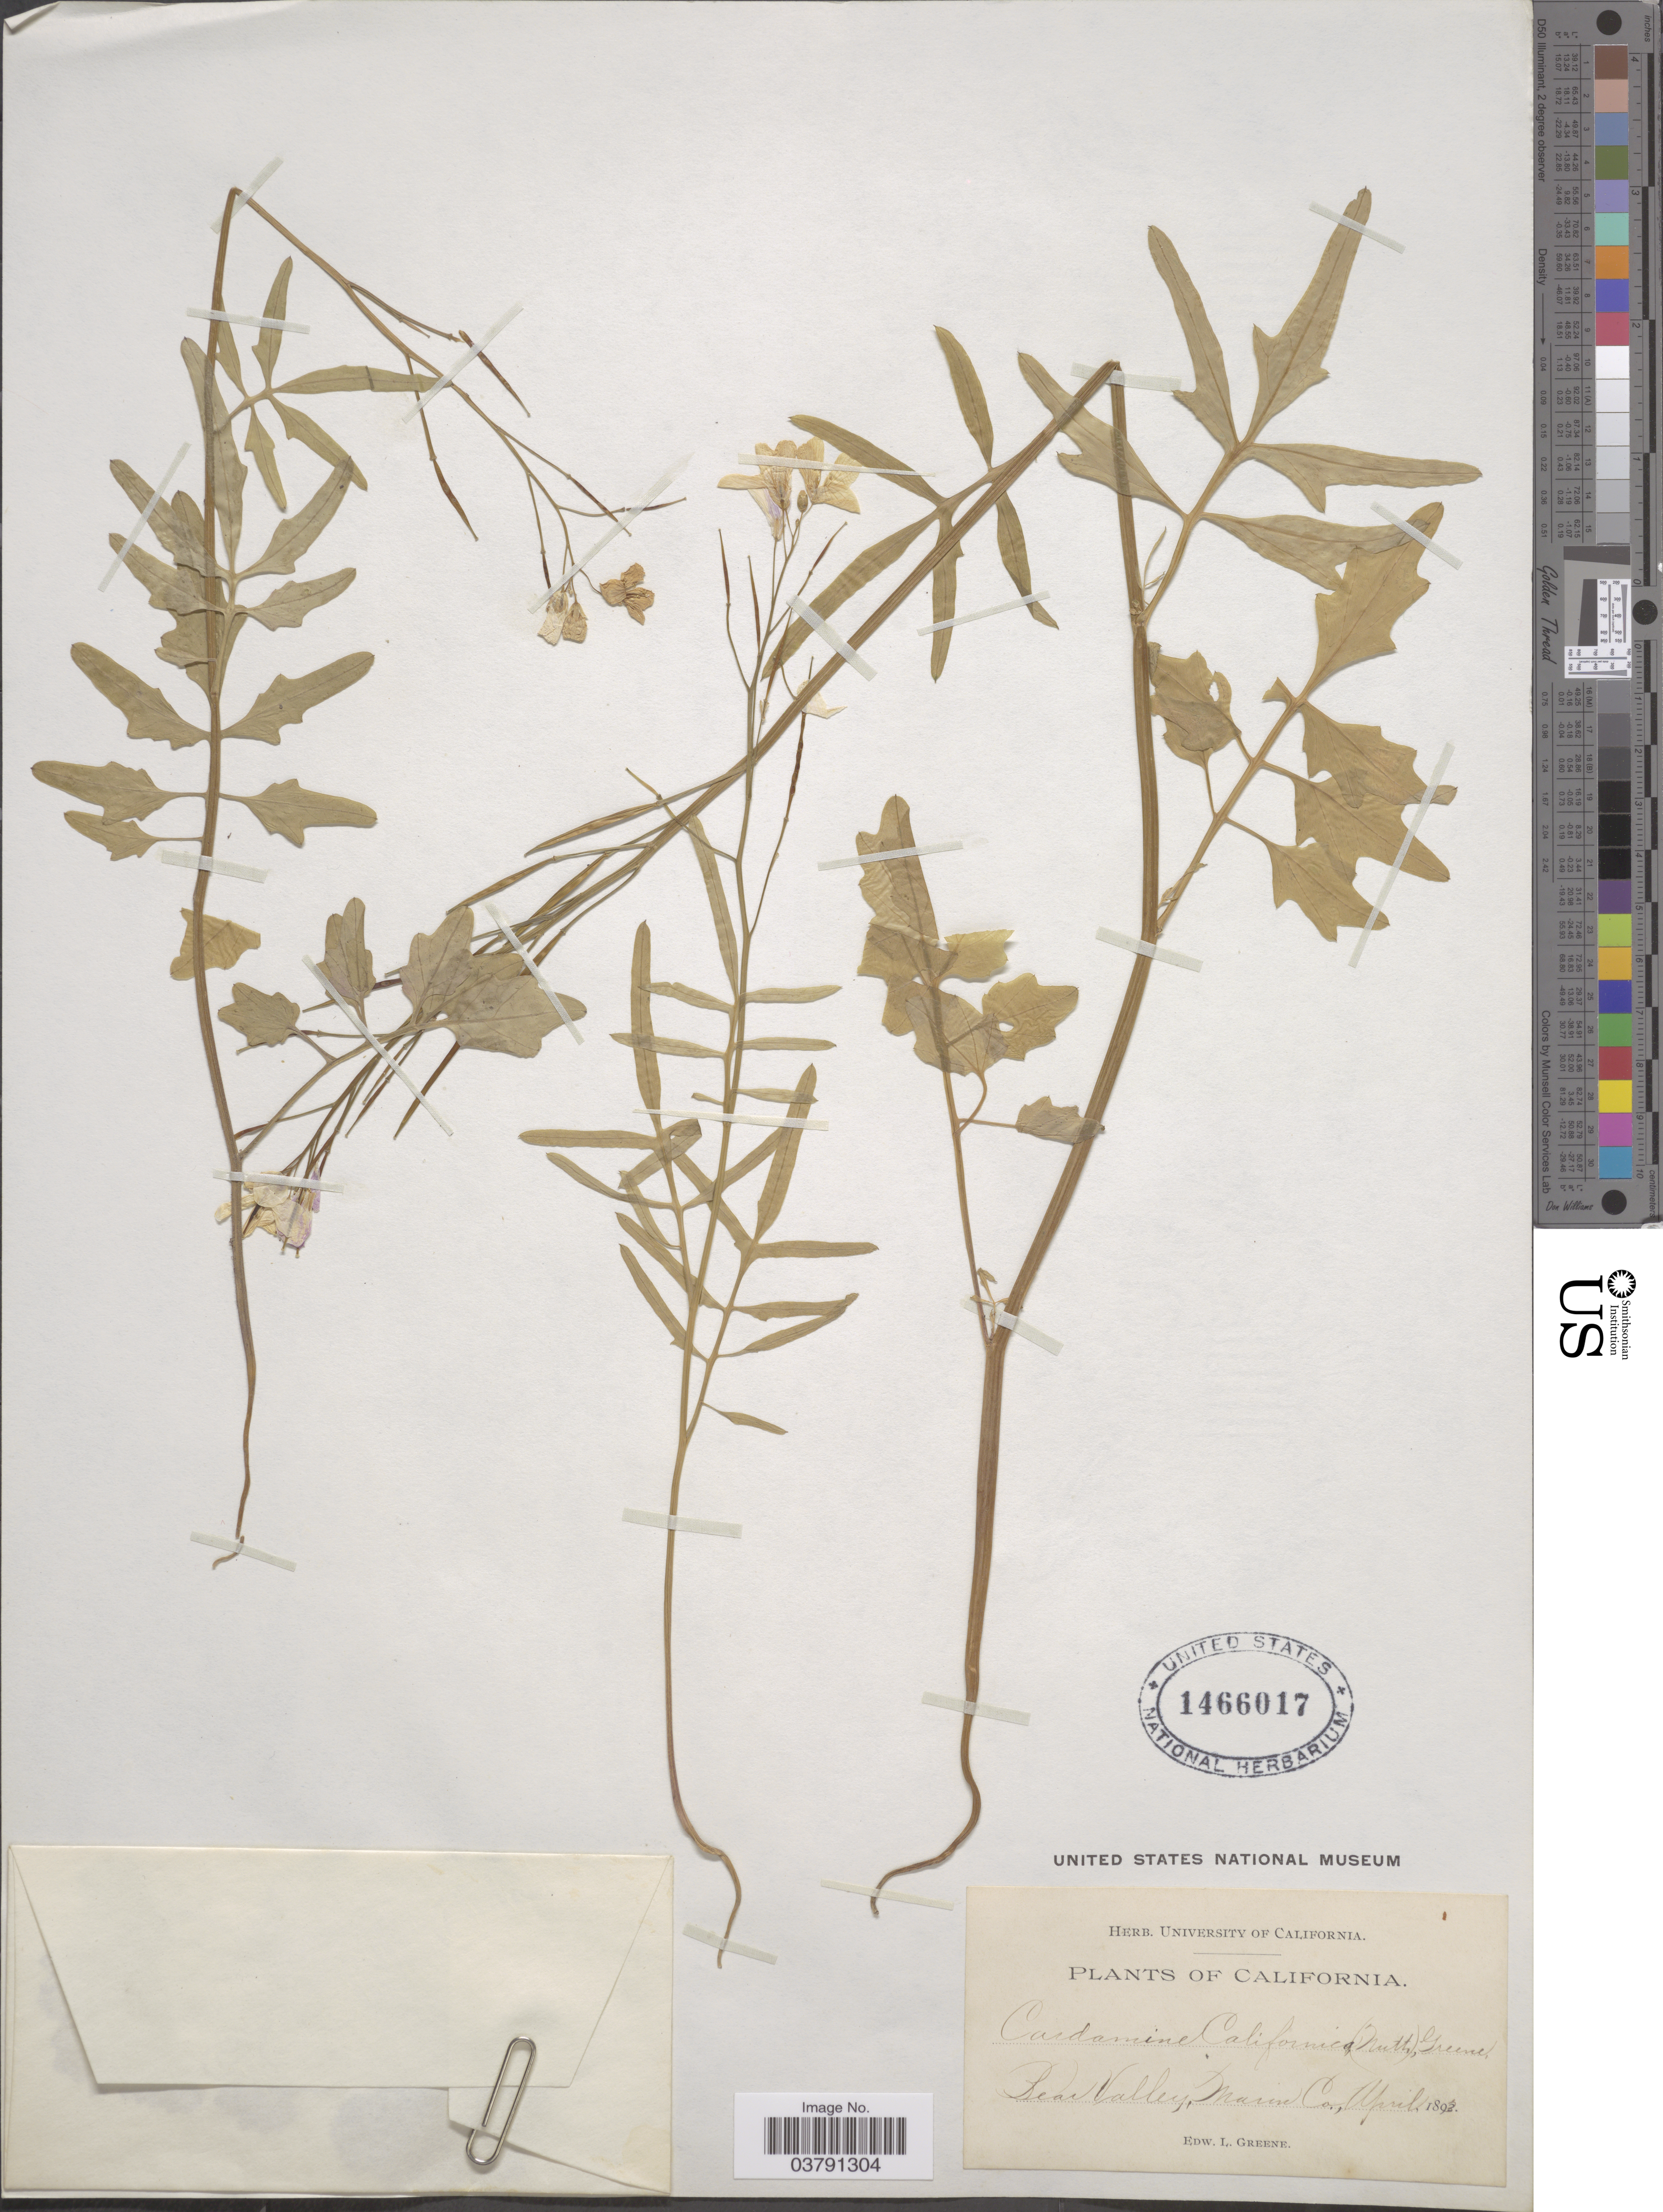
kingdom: Plantae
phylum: Tracheophyta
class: Magnoliopsida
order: Brassicales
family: Brassicaceae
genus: Dentaria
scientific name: Dentaria californica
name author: Nutt.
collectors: E. L. Greene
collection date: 1893-04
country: United States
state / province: California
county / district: Marin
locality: Bear Valley, Marin Co.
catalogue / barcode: US 1466017